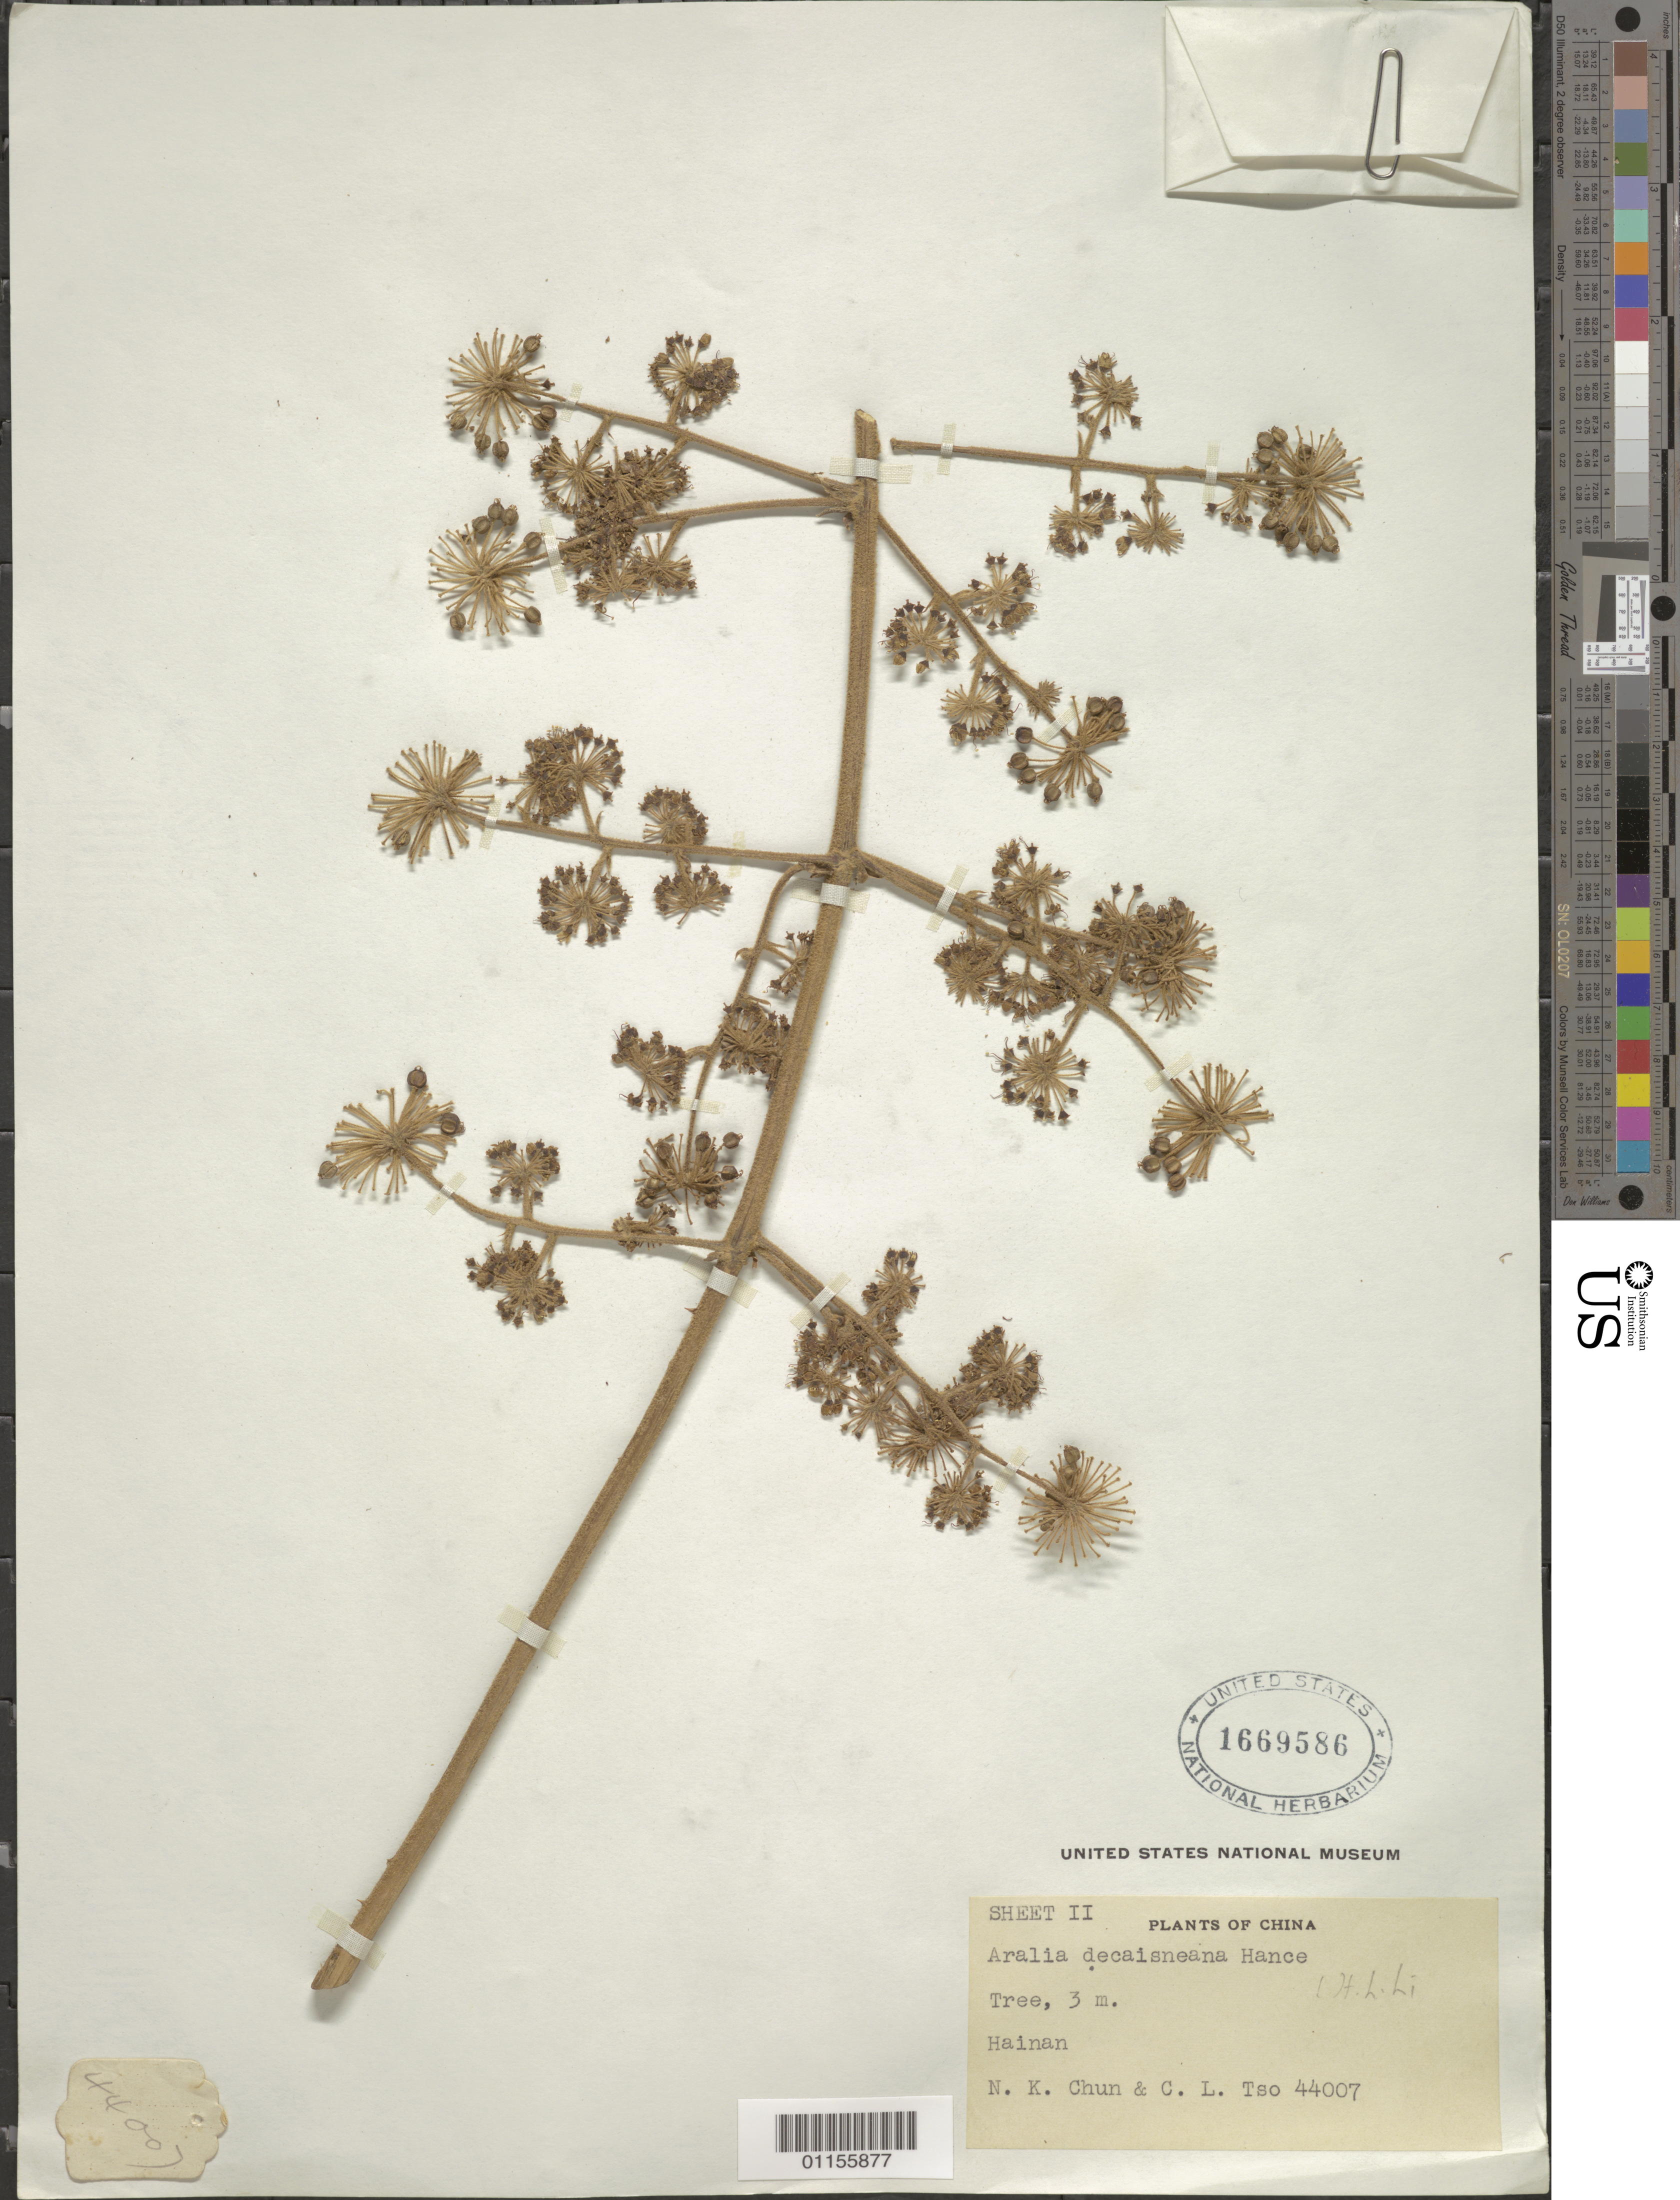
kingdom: Plantae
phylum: Tracheophyta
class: Magnoliopsida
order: Apiales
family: Araliaceae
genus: Aralia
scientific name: Aralia decaisneana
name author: Hance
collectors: N. K. Chun & C. Tso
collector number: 44007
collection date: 1932/1933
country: China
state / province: Hainan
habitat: Tree.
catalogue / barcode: US 1669586